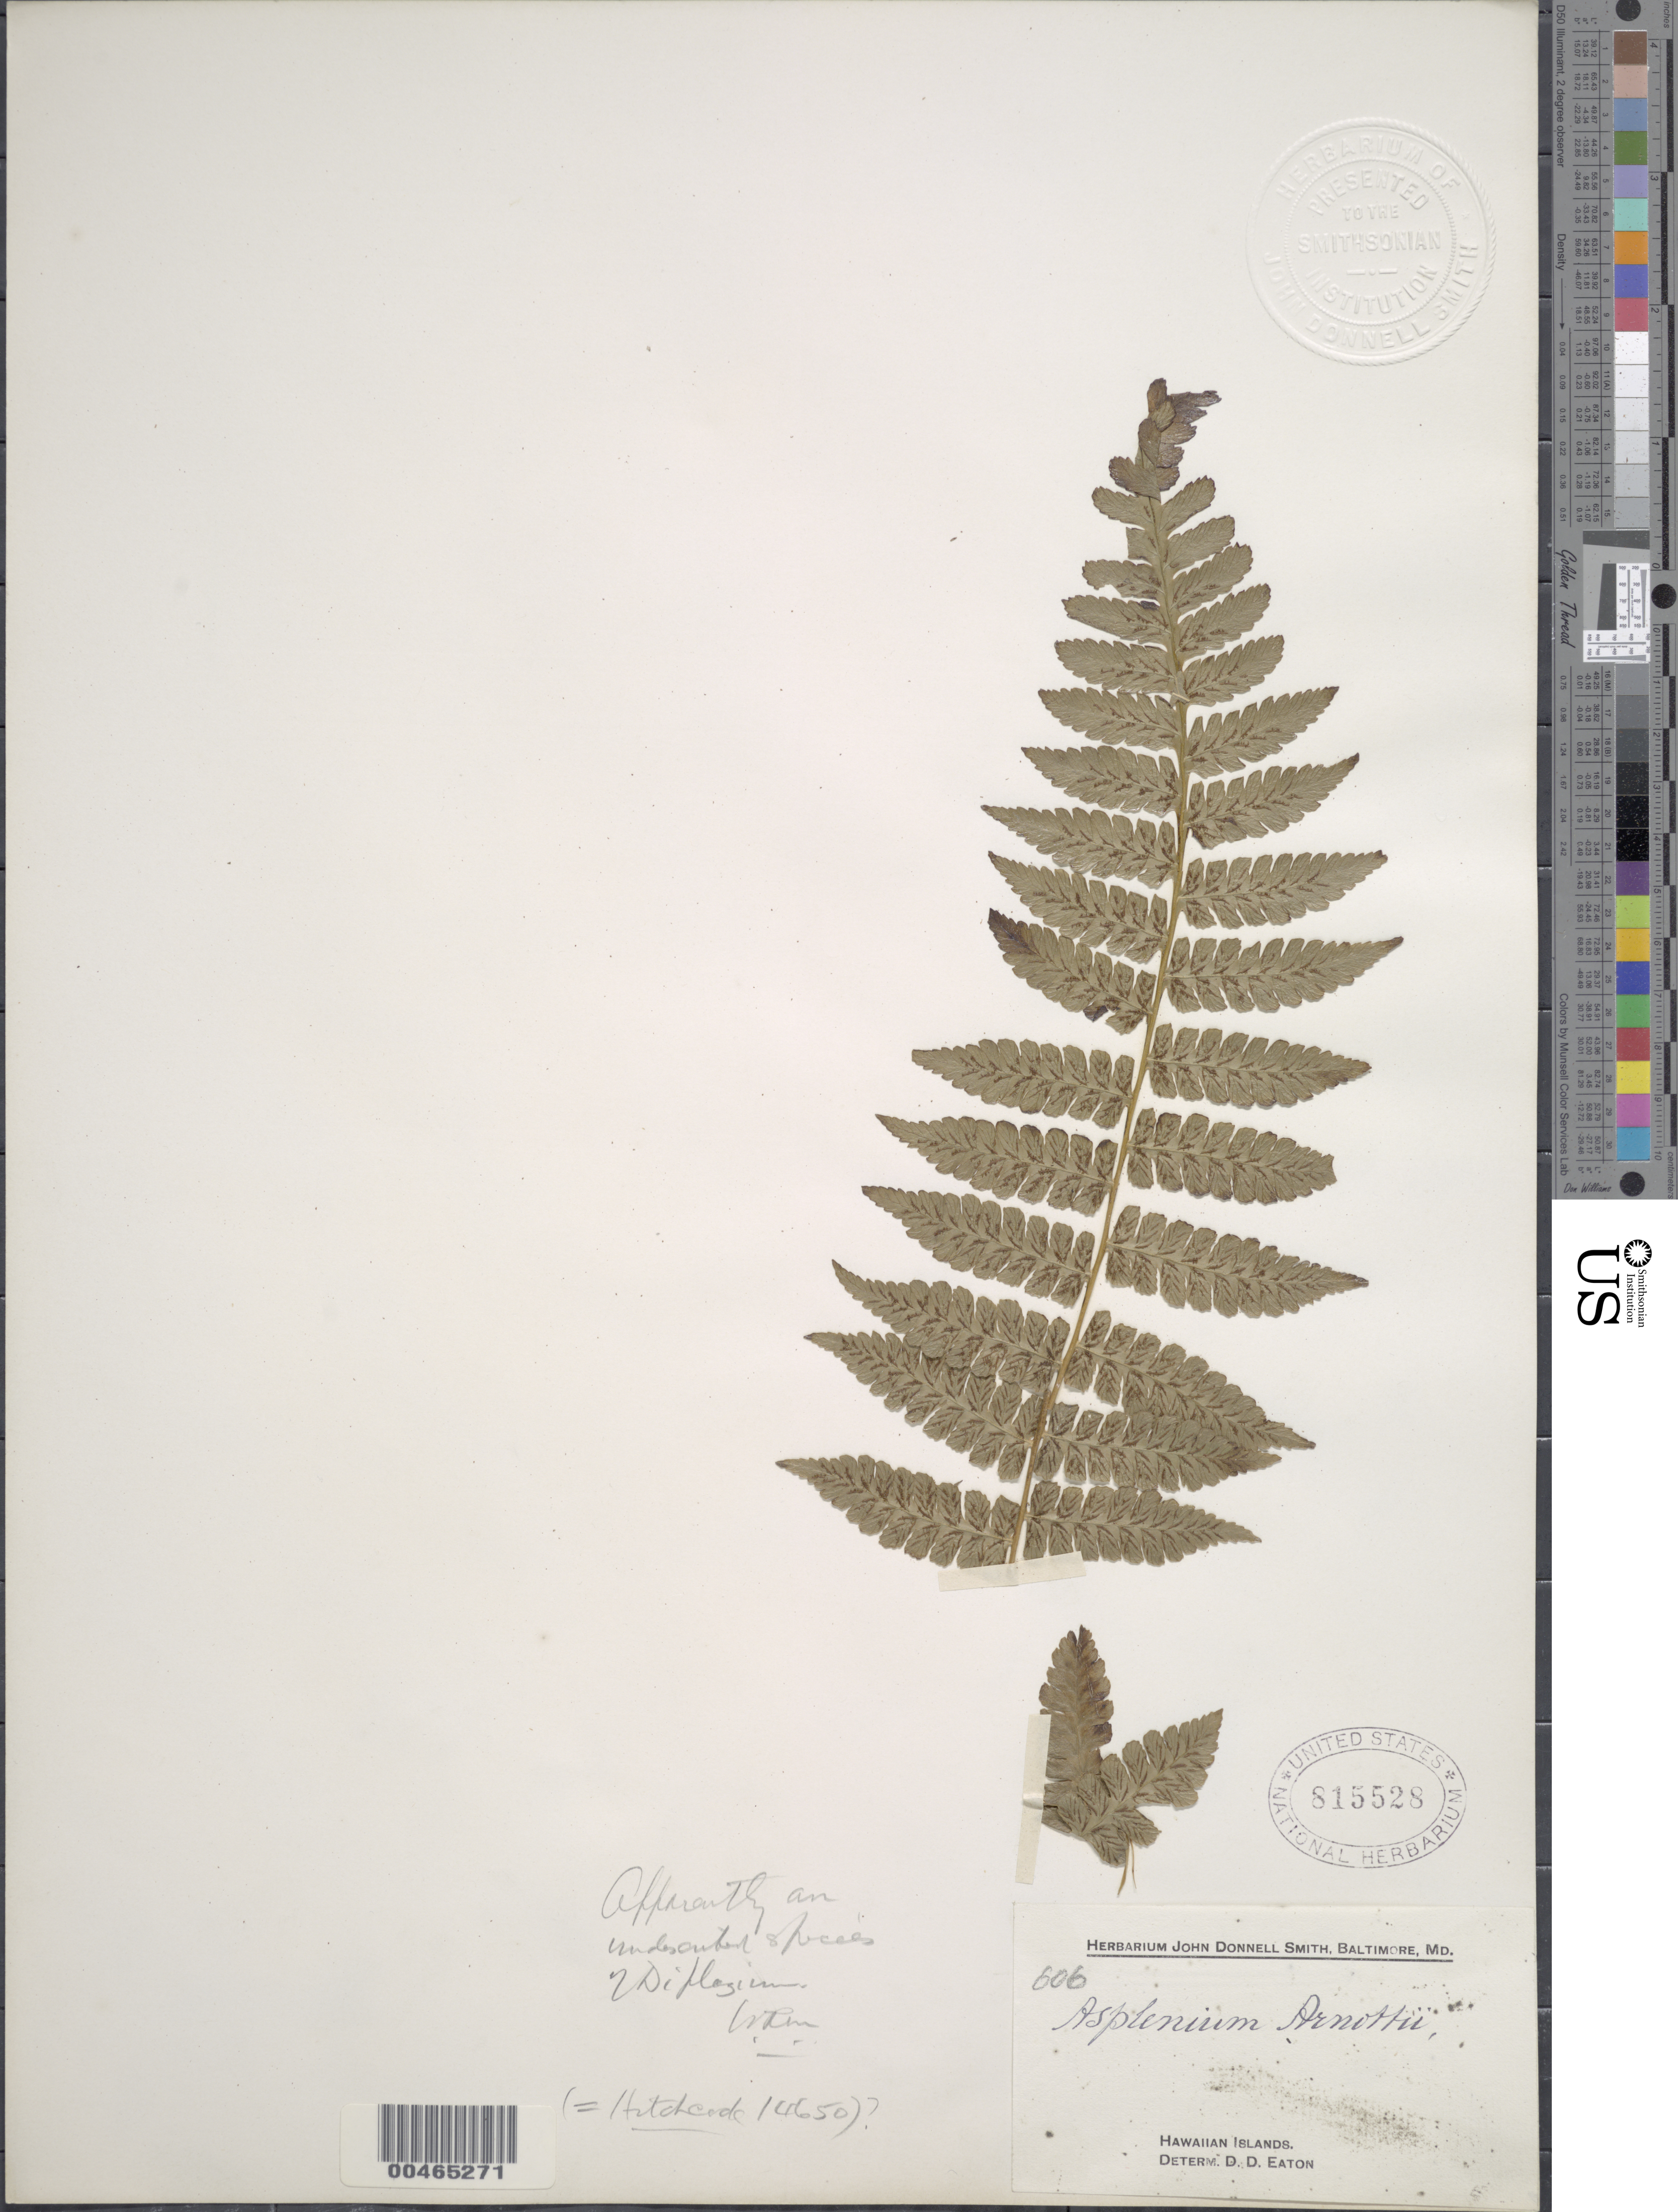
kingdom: Plantae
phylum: Tracheophyta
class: Polypodiopsida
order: Polypodiales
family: Athyriaceae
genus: Diplazium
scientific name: Diplazium arnottii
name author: Brack.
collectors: J. Donnell Smith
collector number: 606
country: United States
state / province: Hawaii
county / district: Hawaii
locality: Hawaiian Islands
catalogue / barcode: US 815528